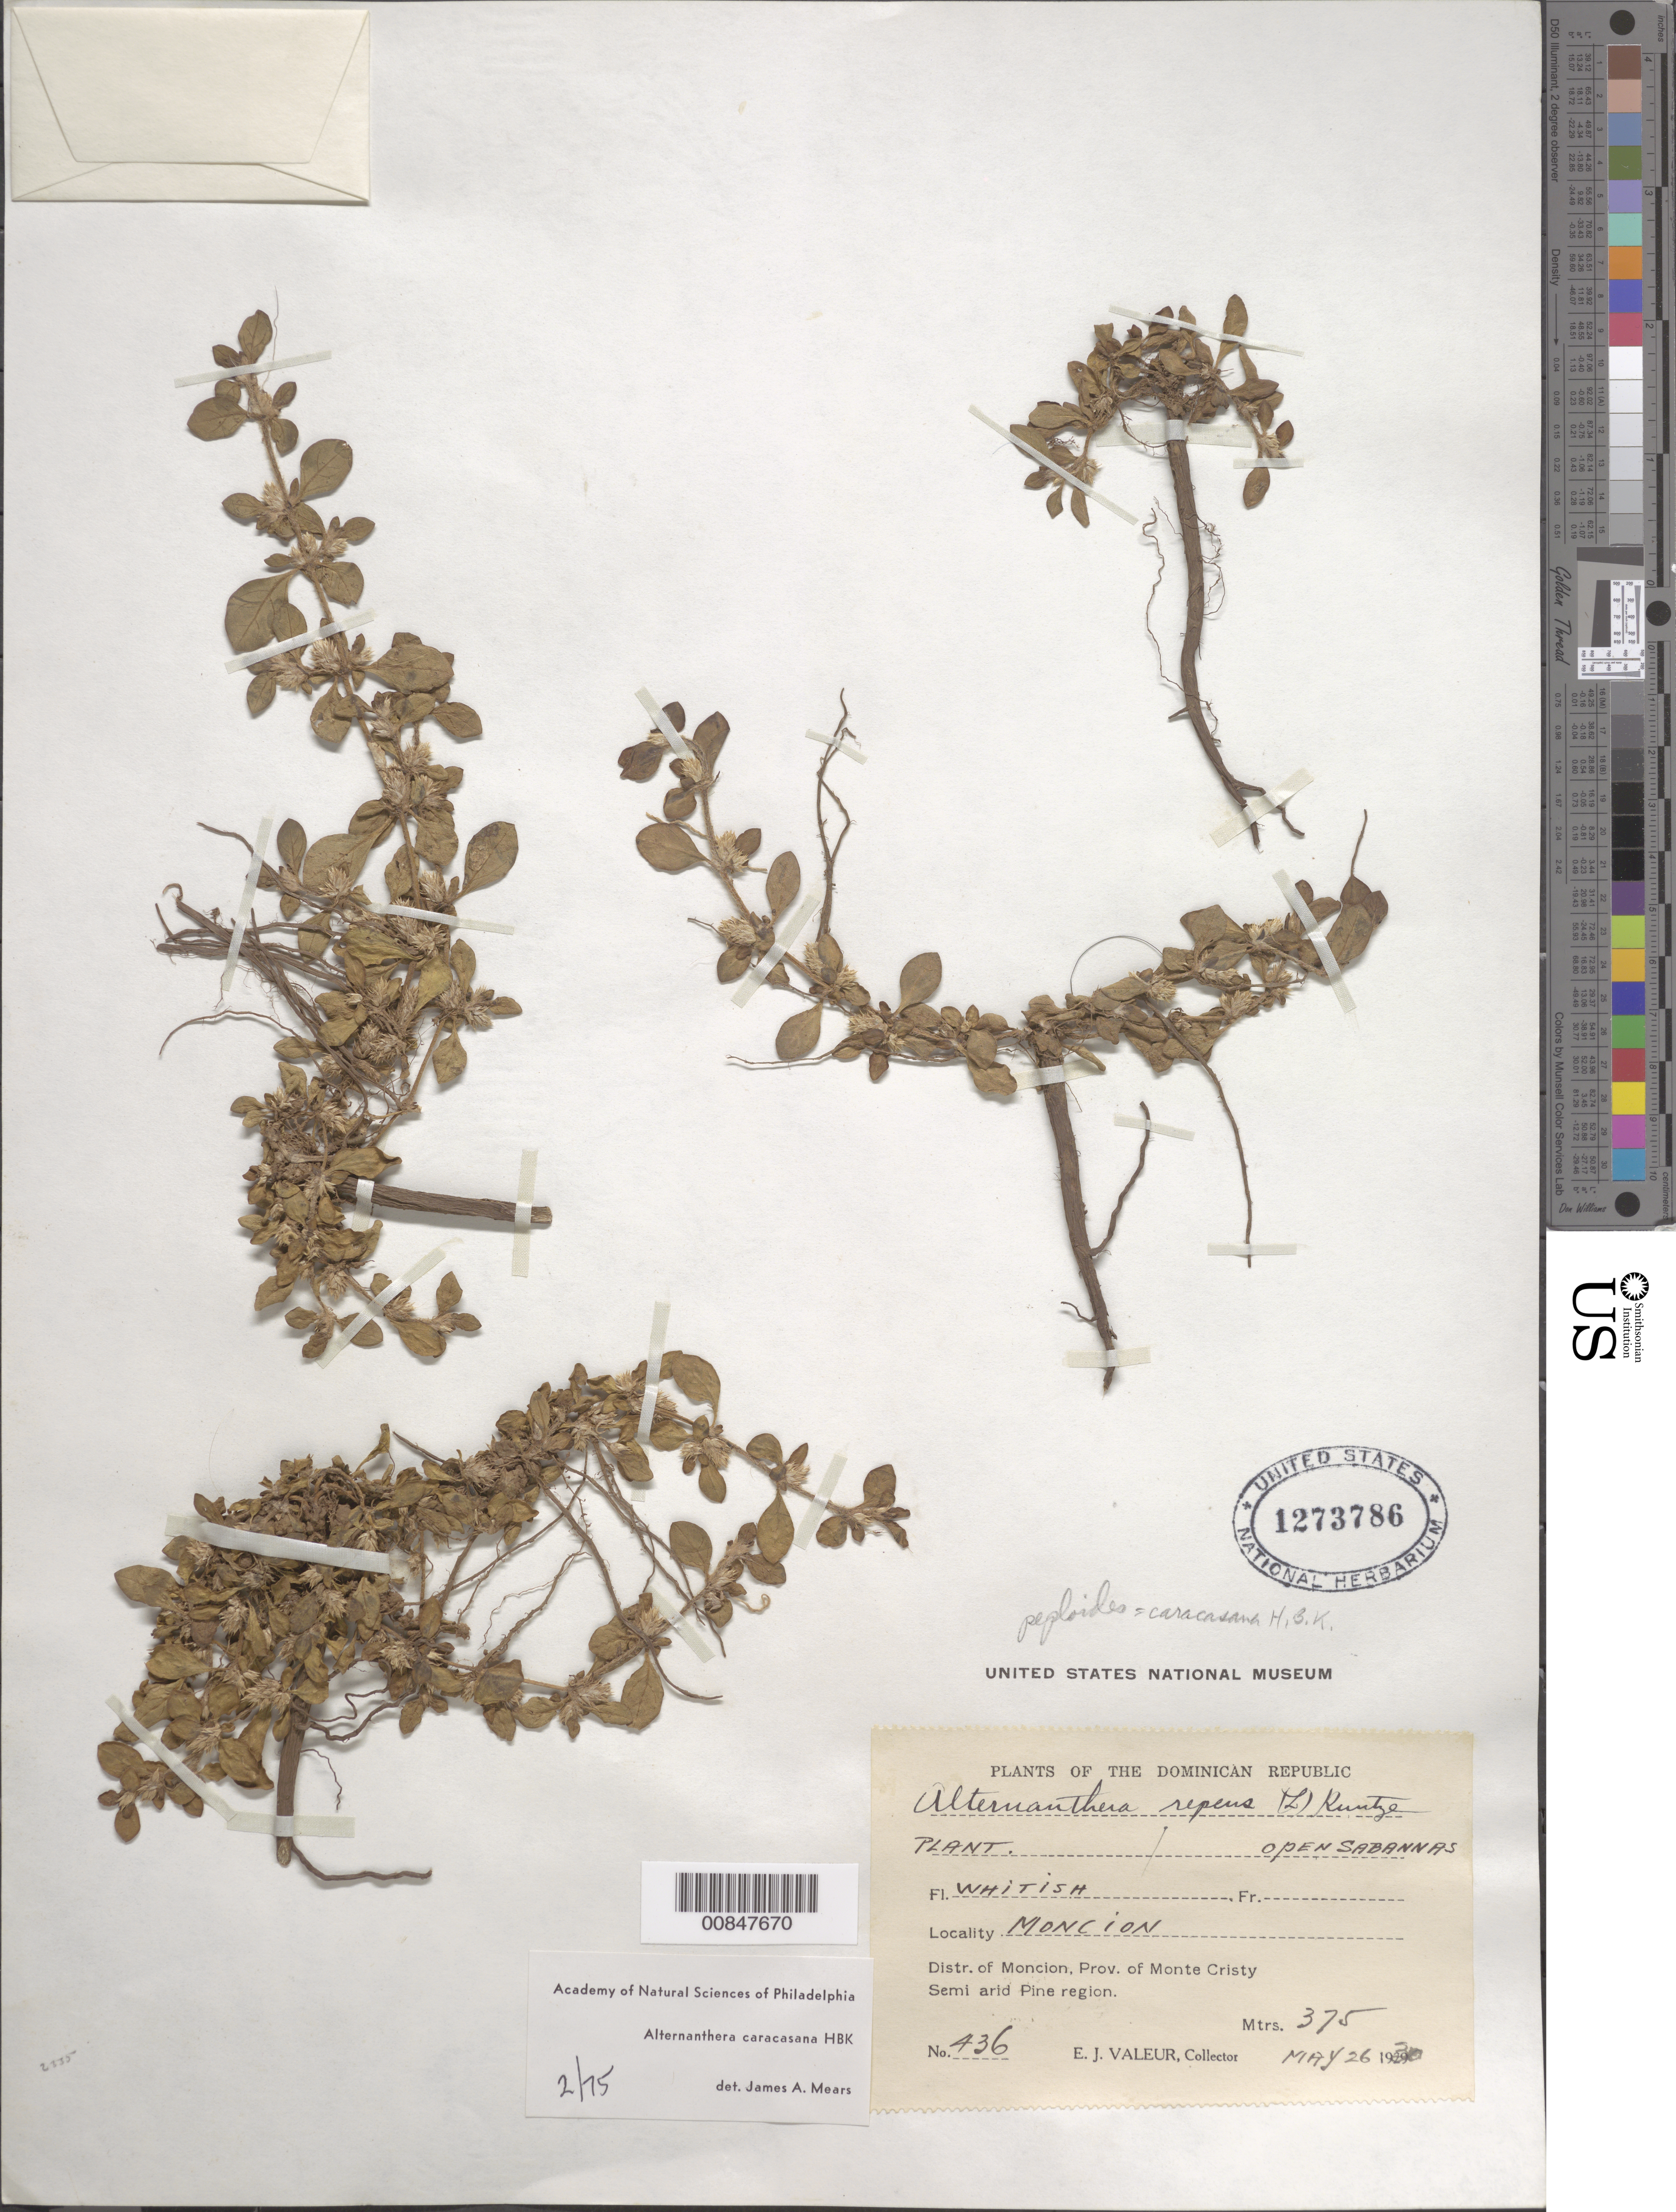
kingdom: Plantae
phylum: Tracheophyta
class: Magnoliopsida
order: Caryophyllales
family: Amaranthaceae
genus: Alternanthera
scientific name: Alternanthera caracasana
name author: Kunth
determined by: Mears, J. A., (PH), Academy of Natural Sciences of Philadelphia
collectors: E. Valeur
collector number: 436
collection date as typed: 26 May 1930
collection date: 1930-05-26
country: Dominican Republic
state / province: Monte Cristi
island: Hispaniola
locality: Monción. Distr. of Monción.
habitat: Open sabannas. Semi arid Pine region.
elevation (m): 375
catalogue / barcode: US 1273786